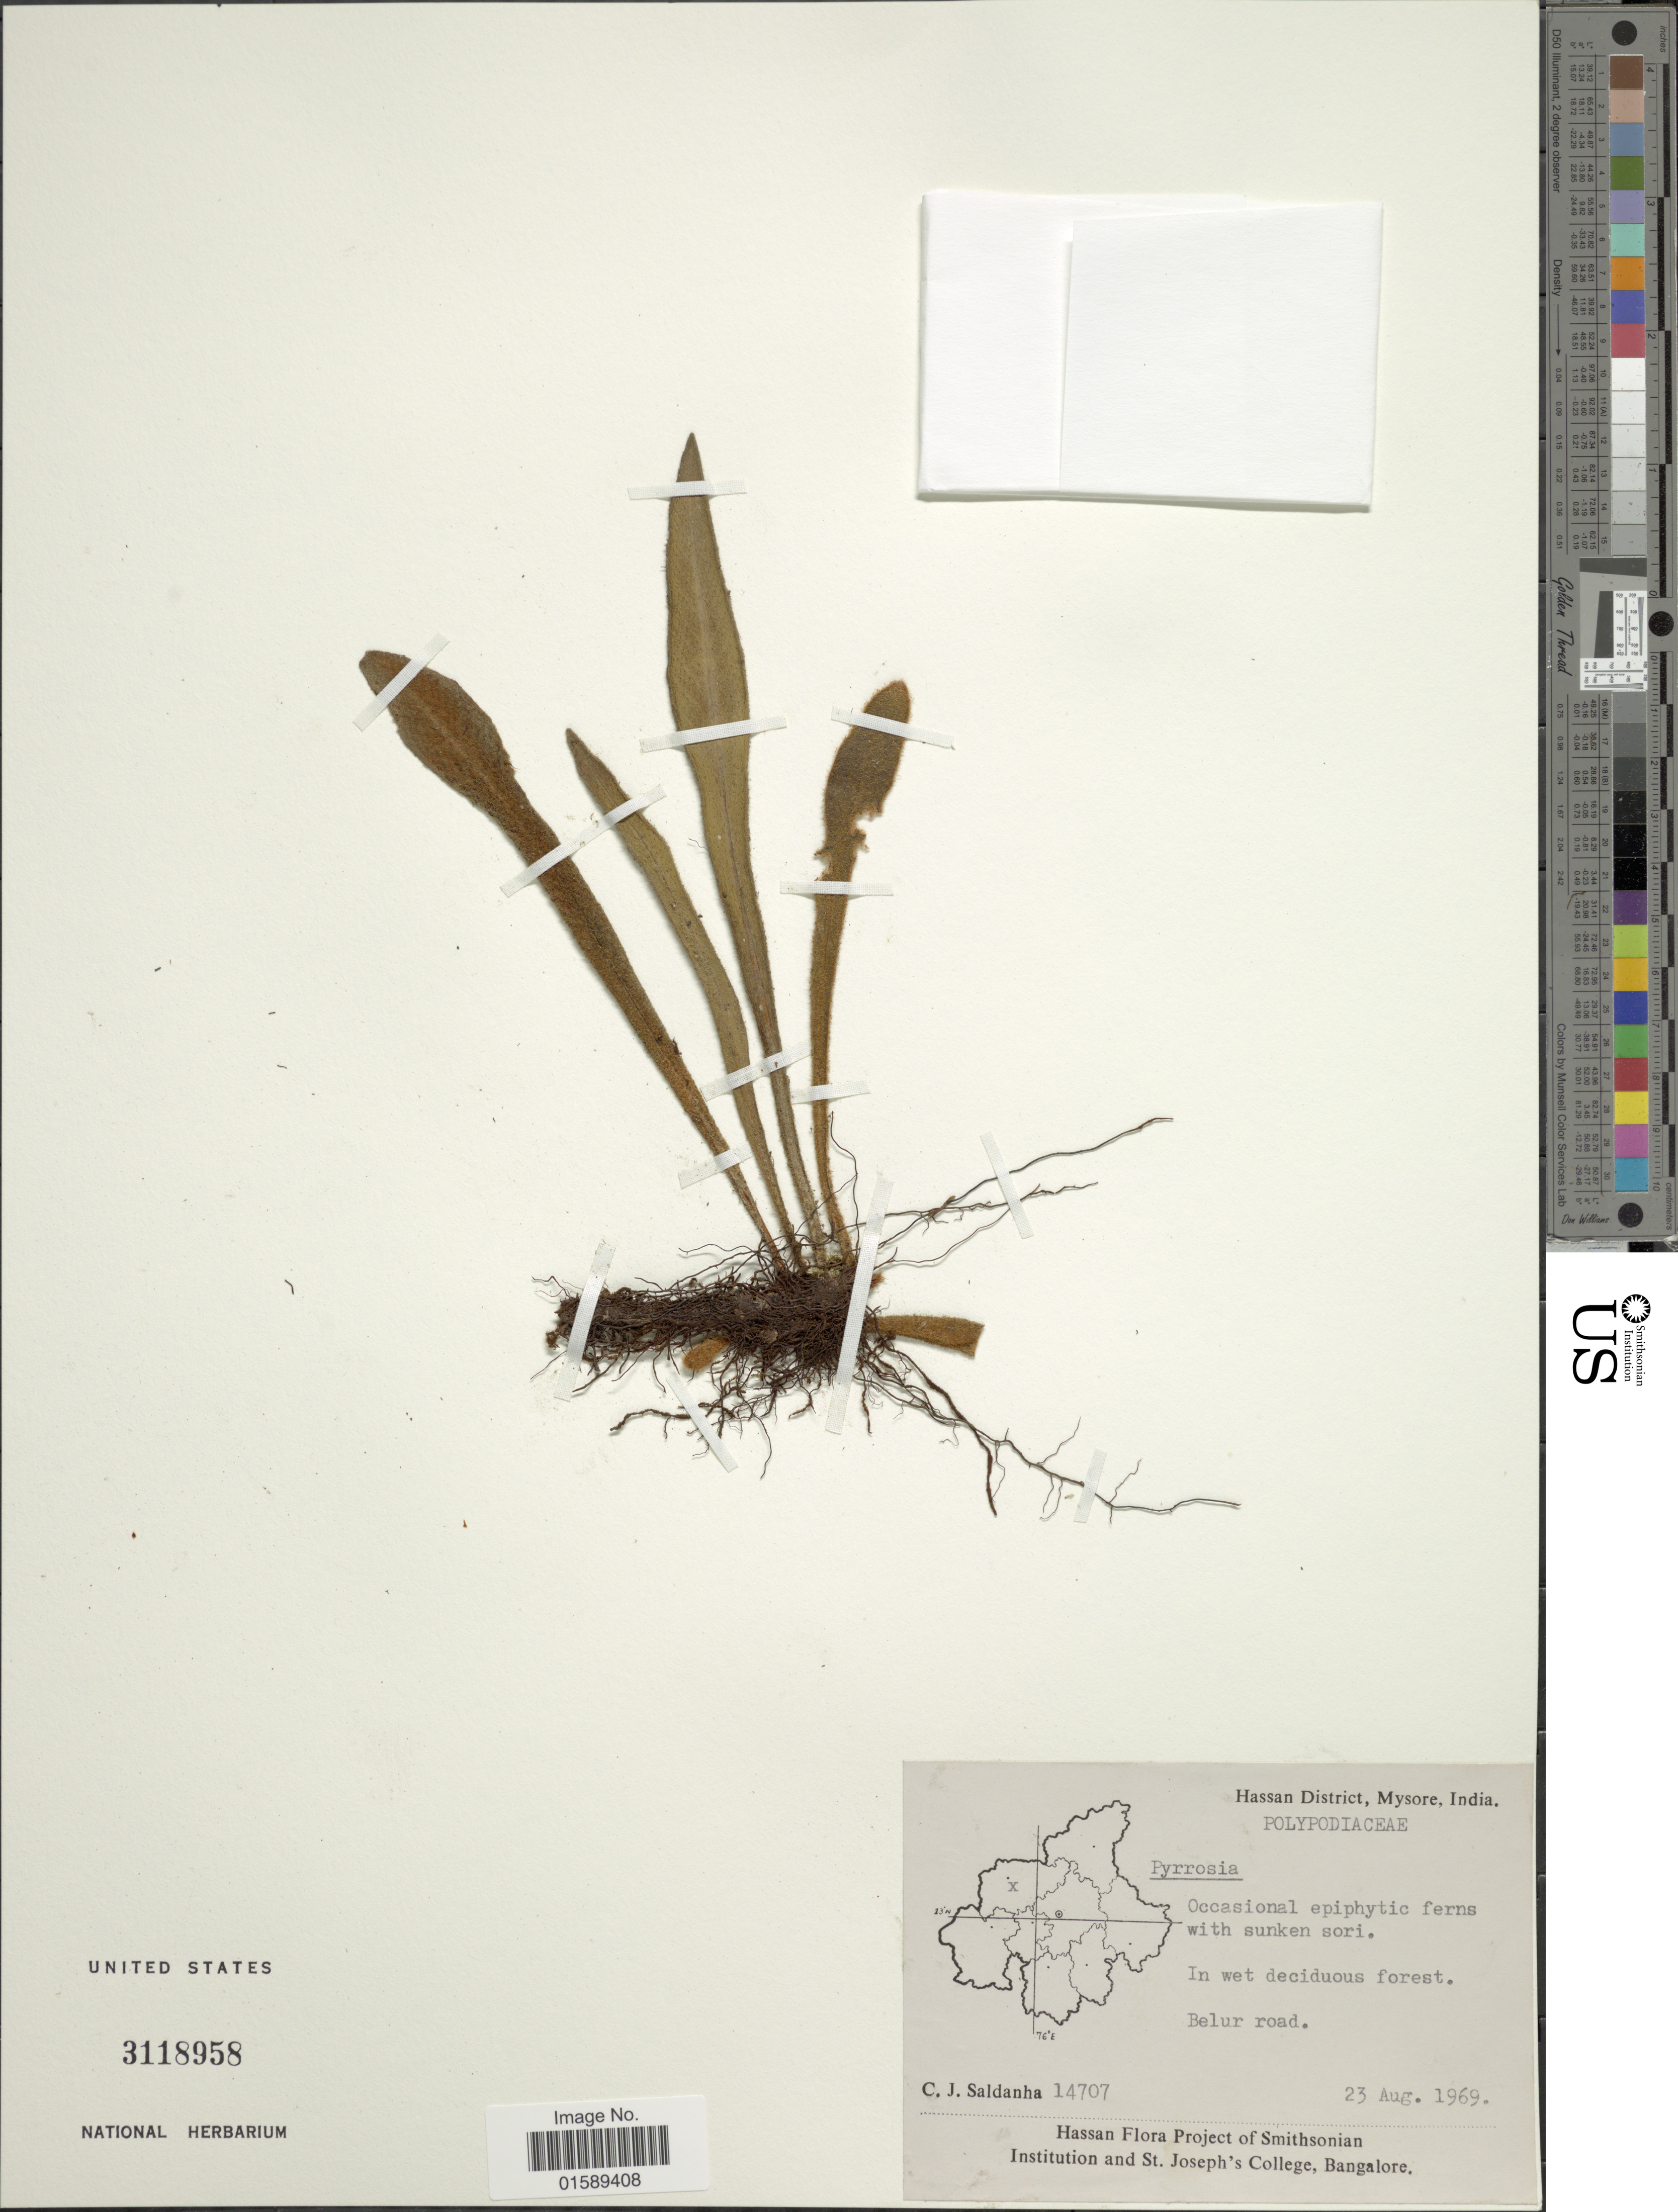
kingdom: Plantae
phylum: Tracheophyta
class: Polypodiopsida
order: Polypodiales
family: Polypodiaceae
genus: Pyrrosia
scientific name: Pyrrosia sp.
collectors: C. J. Saldanha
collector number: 14707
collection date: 1969-08-23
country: India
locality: Hassan, District, Mysore, India. Belur road.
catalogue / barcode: US 3118958